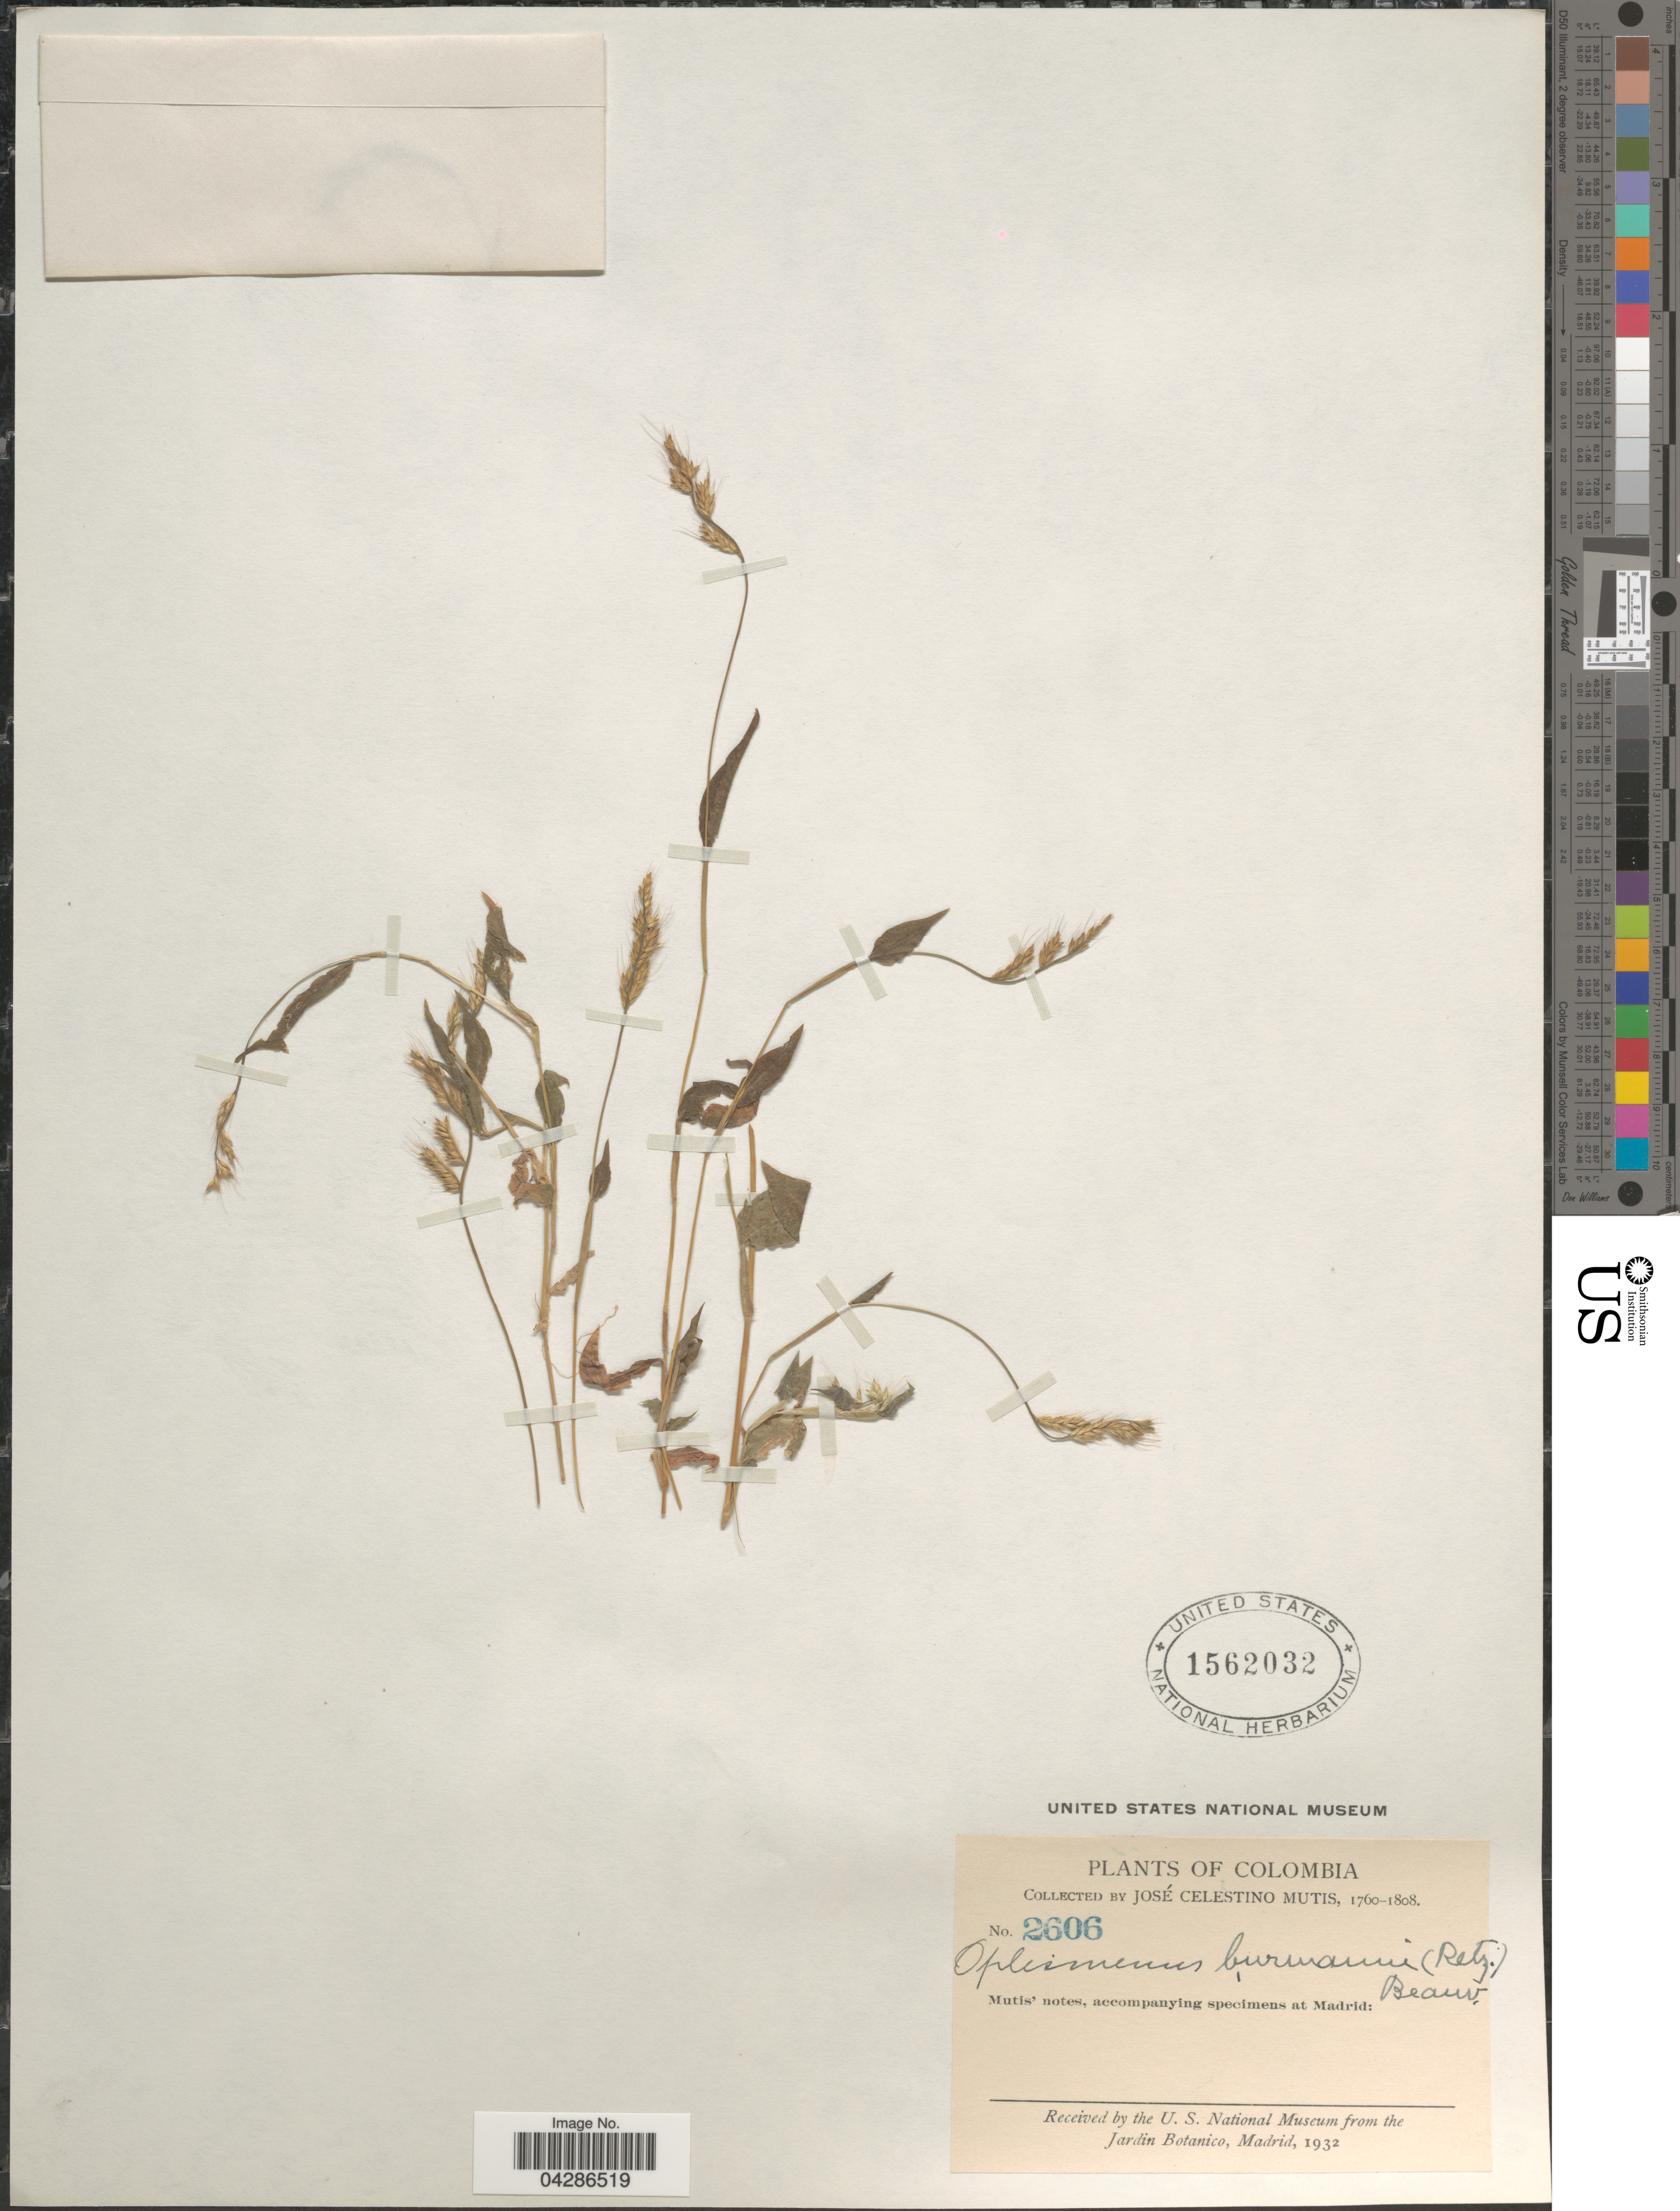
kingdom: Plantae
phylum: Tracheophyta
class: Liliopsida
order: Poales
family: Poaceae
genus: Oplismenus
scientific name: Oplismenus burmannii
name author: (Retz.) P. Beauv.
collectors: J. C. B. Mutis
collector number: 2606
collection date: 1760/1808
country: Colombia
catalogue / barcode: US 1562032